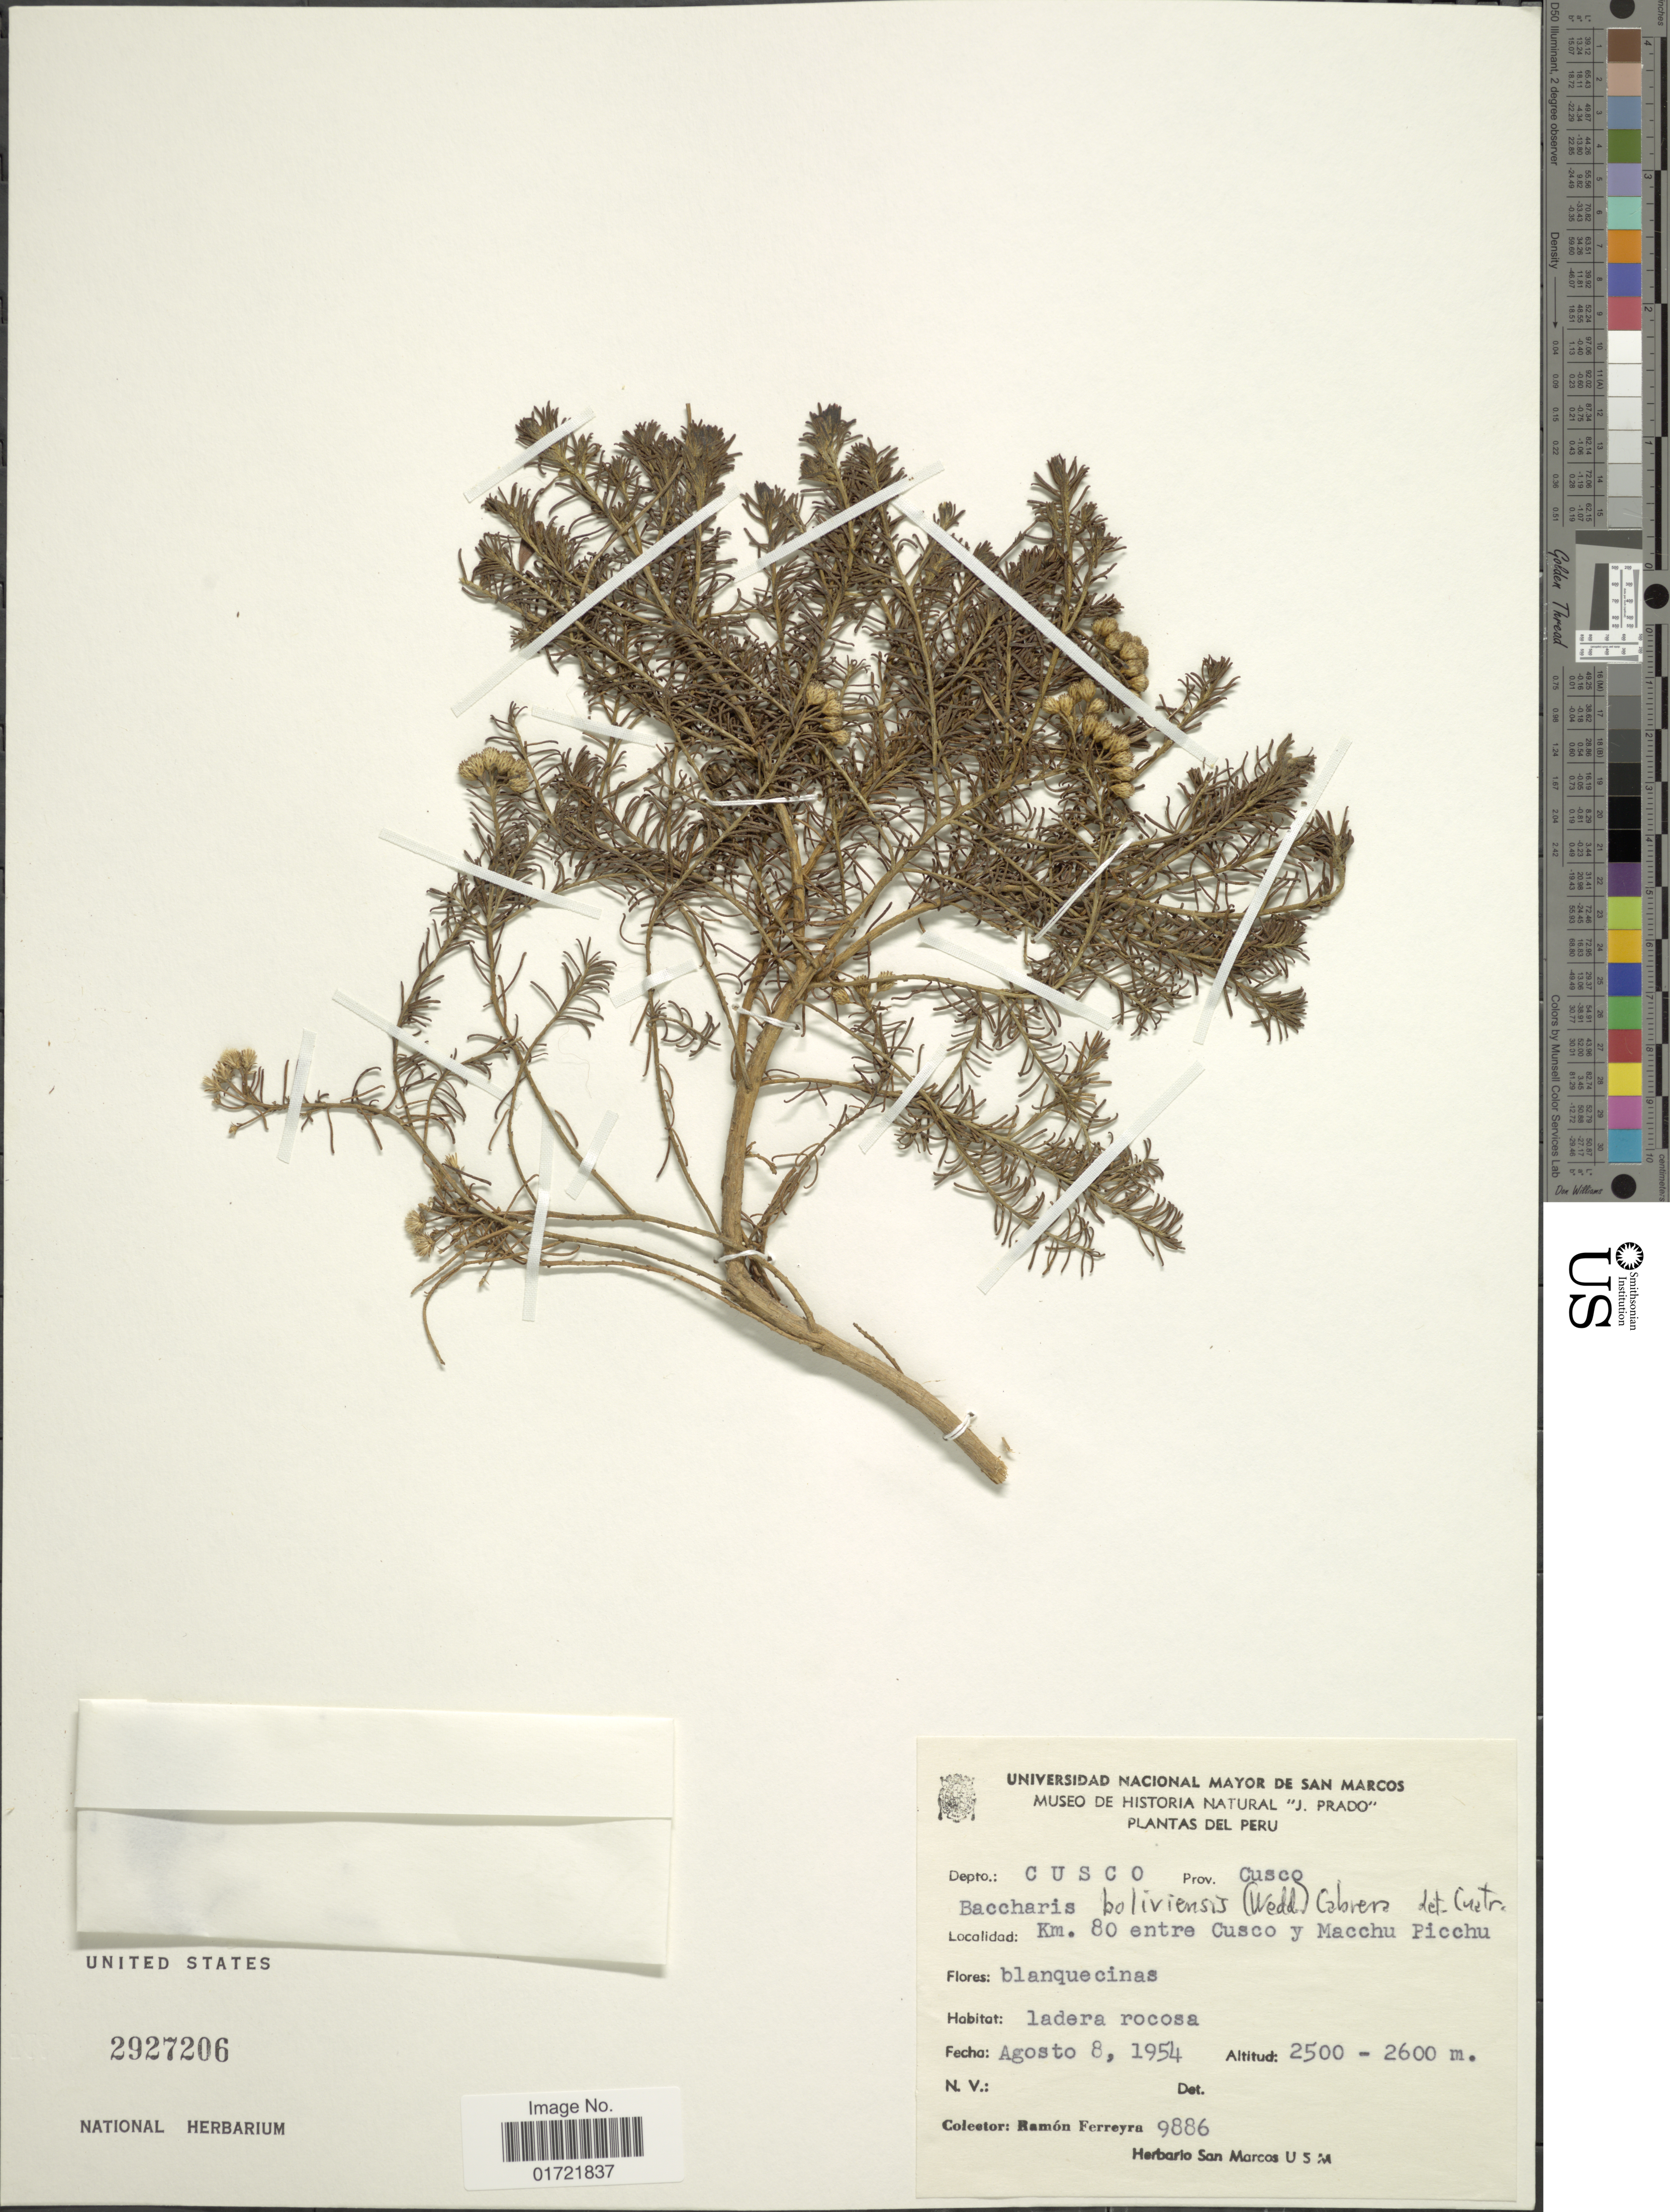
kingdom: Plantae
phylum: Tracheophyta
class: Magnoliopsida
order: Asterales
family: Asteraceae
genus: Baccharis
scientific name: Baccharis bolivensis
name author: (Wedd.) Cabrera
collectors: R. A. Ferreyra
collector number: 9886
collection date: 1954-08-08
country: Peru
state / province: Cusco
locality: Prov. Cusco. Km. 80 entre Cusco y Machu Picchu.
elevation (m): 2500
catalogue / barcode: US 2927206